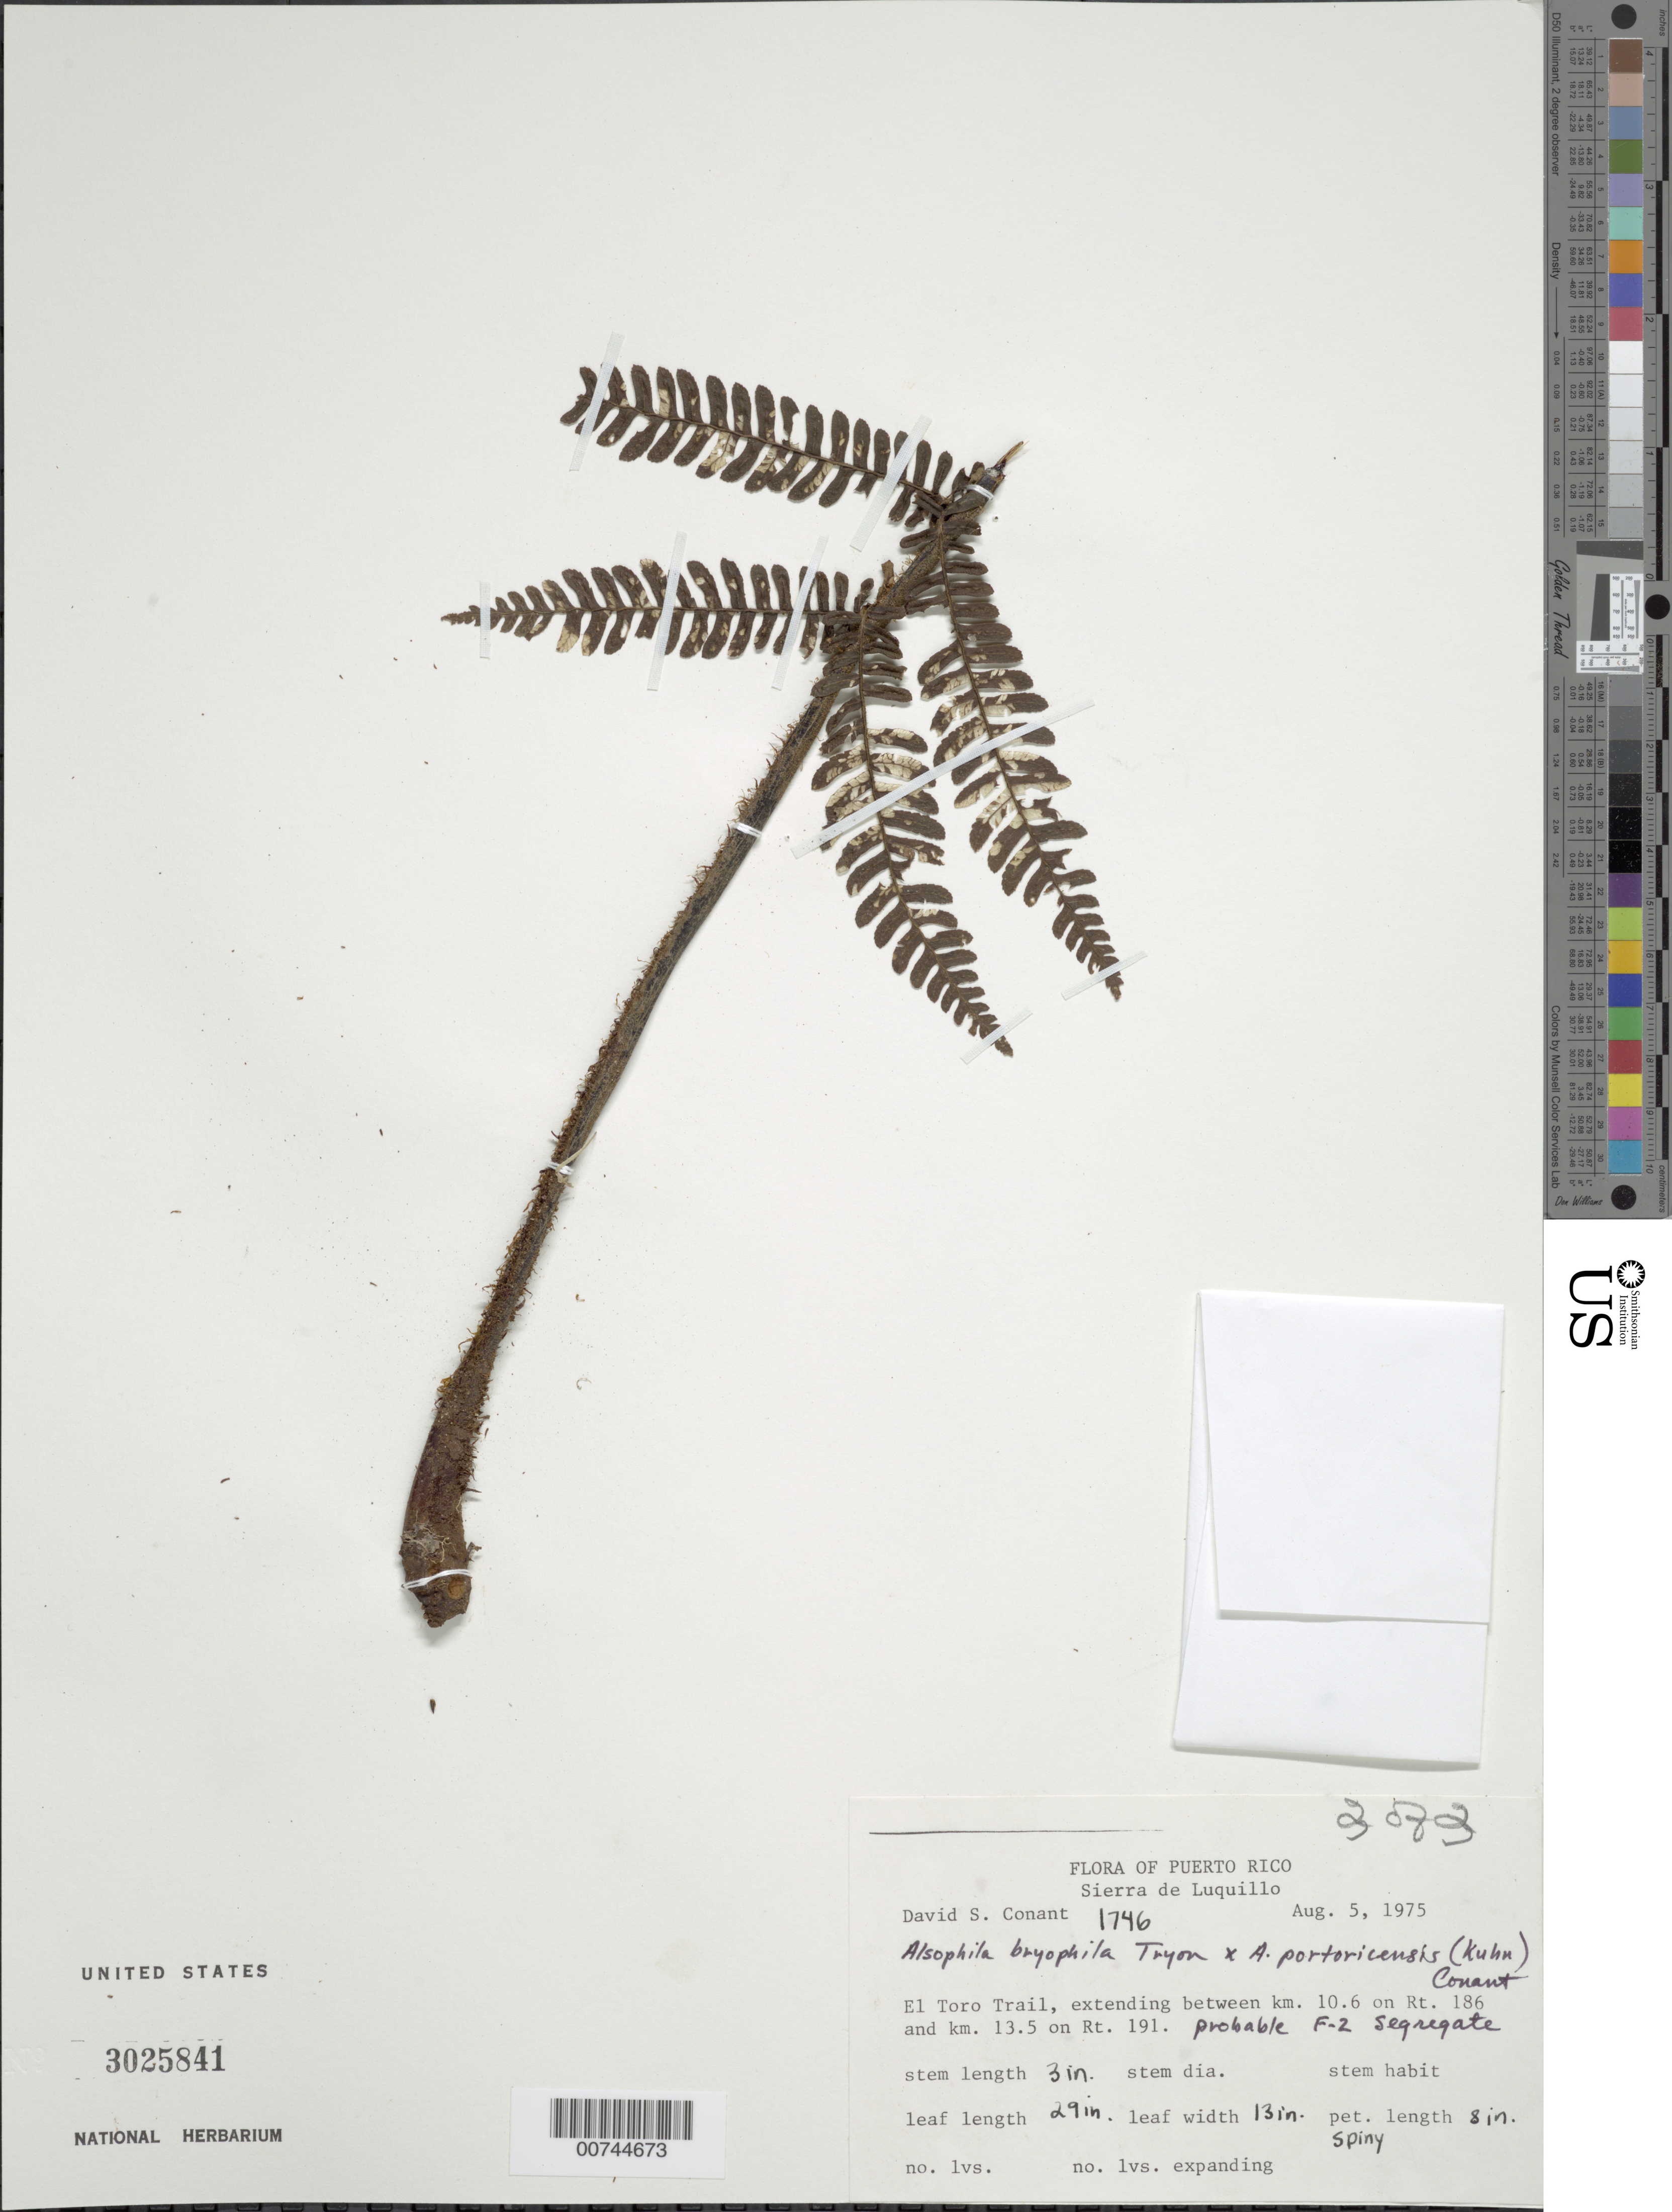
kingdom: Plantae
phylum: Tracheophyta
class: Polypodiopsida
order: Cyatheales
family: Cyatheaceae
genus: Alsophila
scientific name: Alsophila bryophila x A. portoricensis (Spreng. ex Kuhn) D.S. Conant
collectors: D. S. Conant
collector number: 1746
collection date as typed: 05 Aug 1975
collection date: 1975-08-05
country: Puerto Rico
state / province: Luquillo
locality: Sierra de Luquillo. El Toro Trail, extending between km 10.6 on Rt. 186 and km 13.5 on Rt. 191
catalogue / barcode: US 3025841